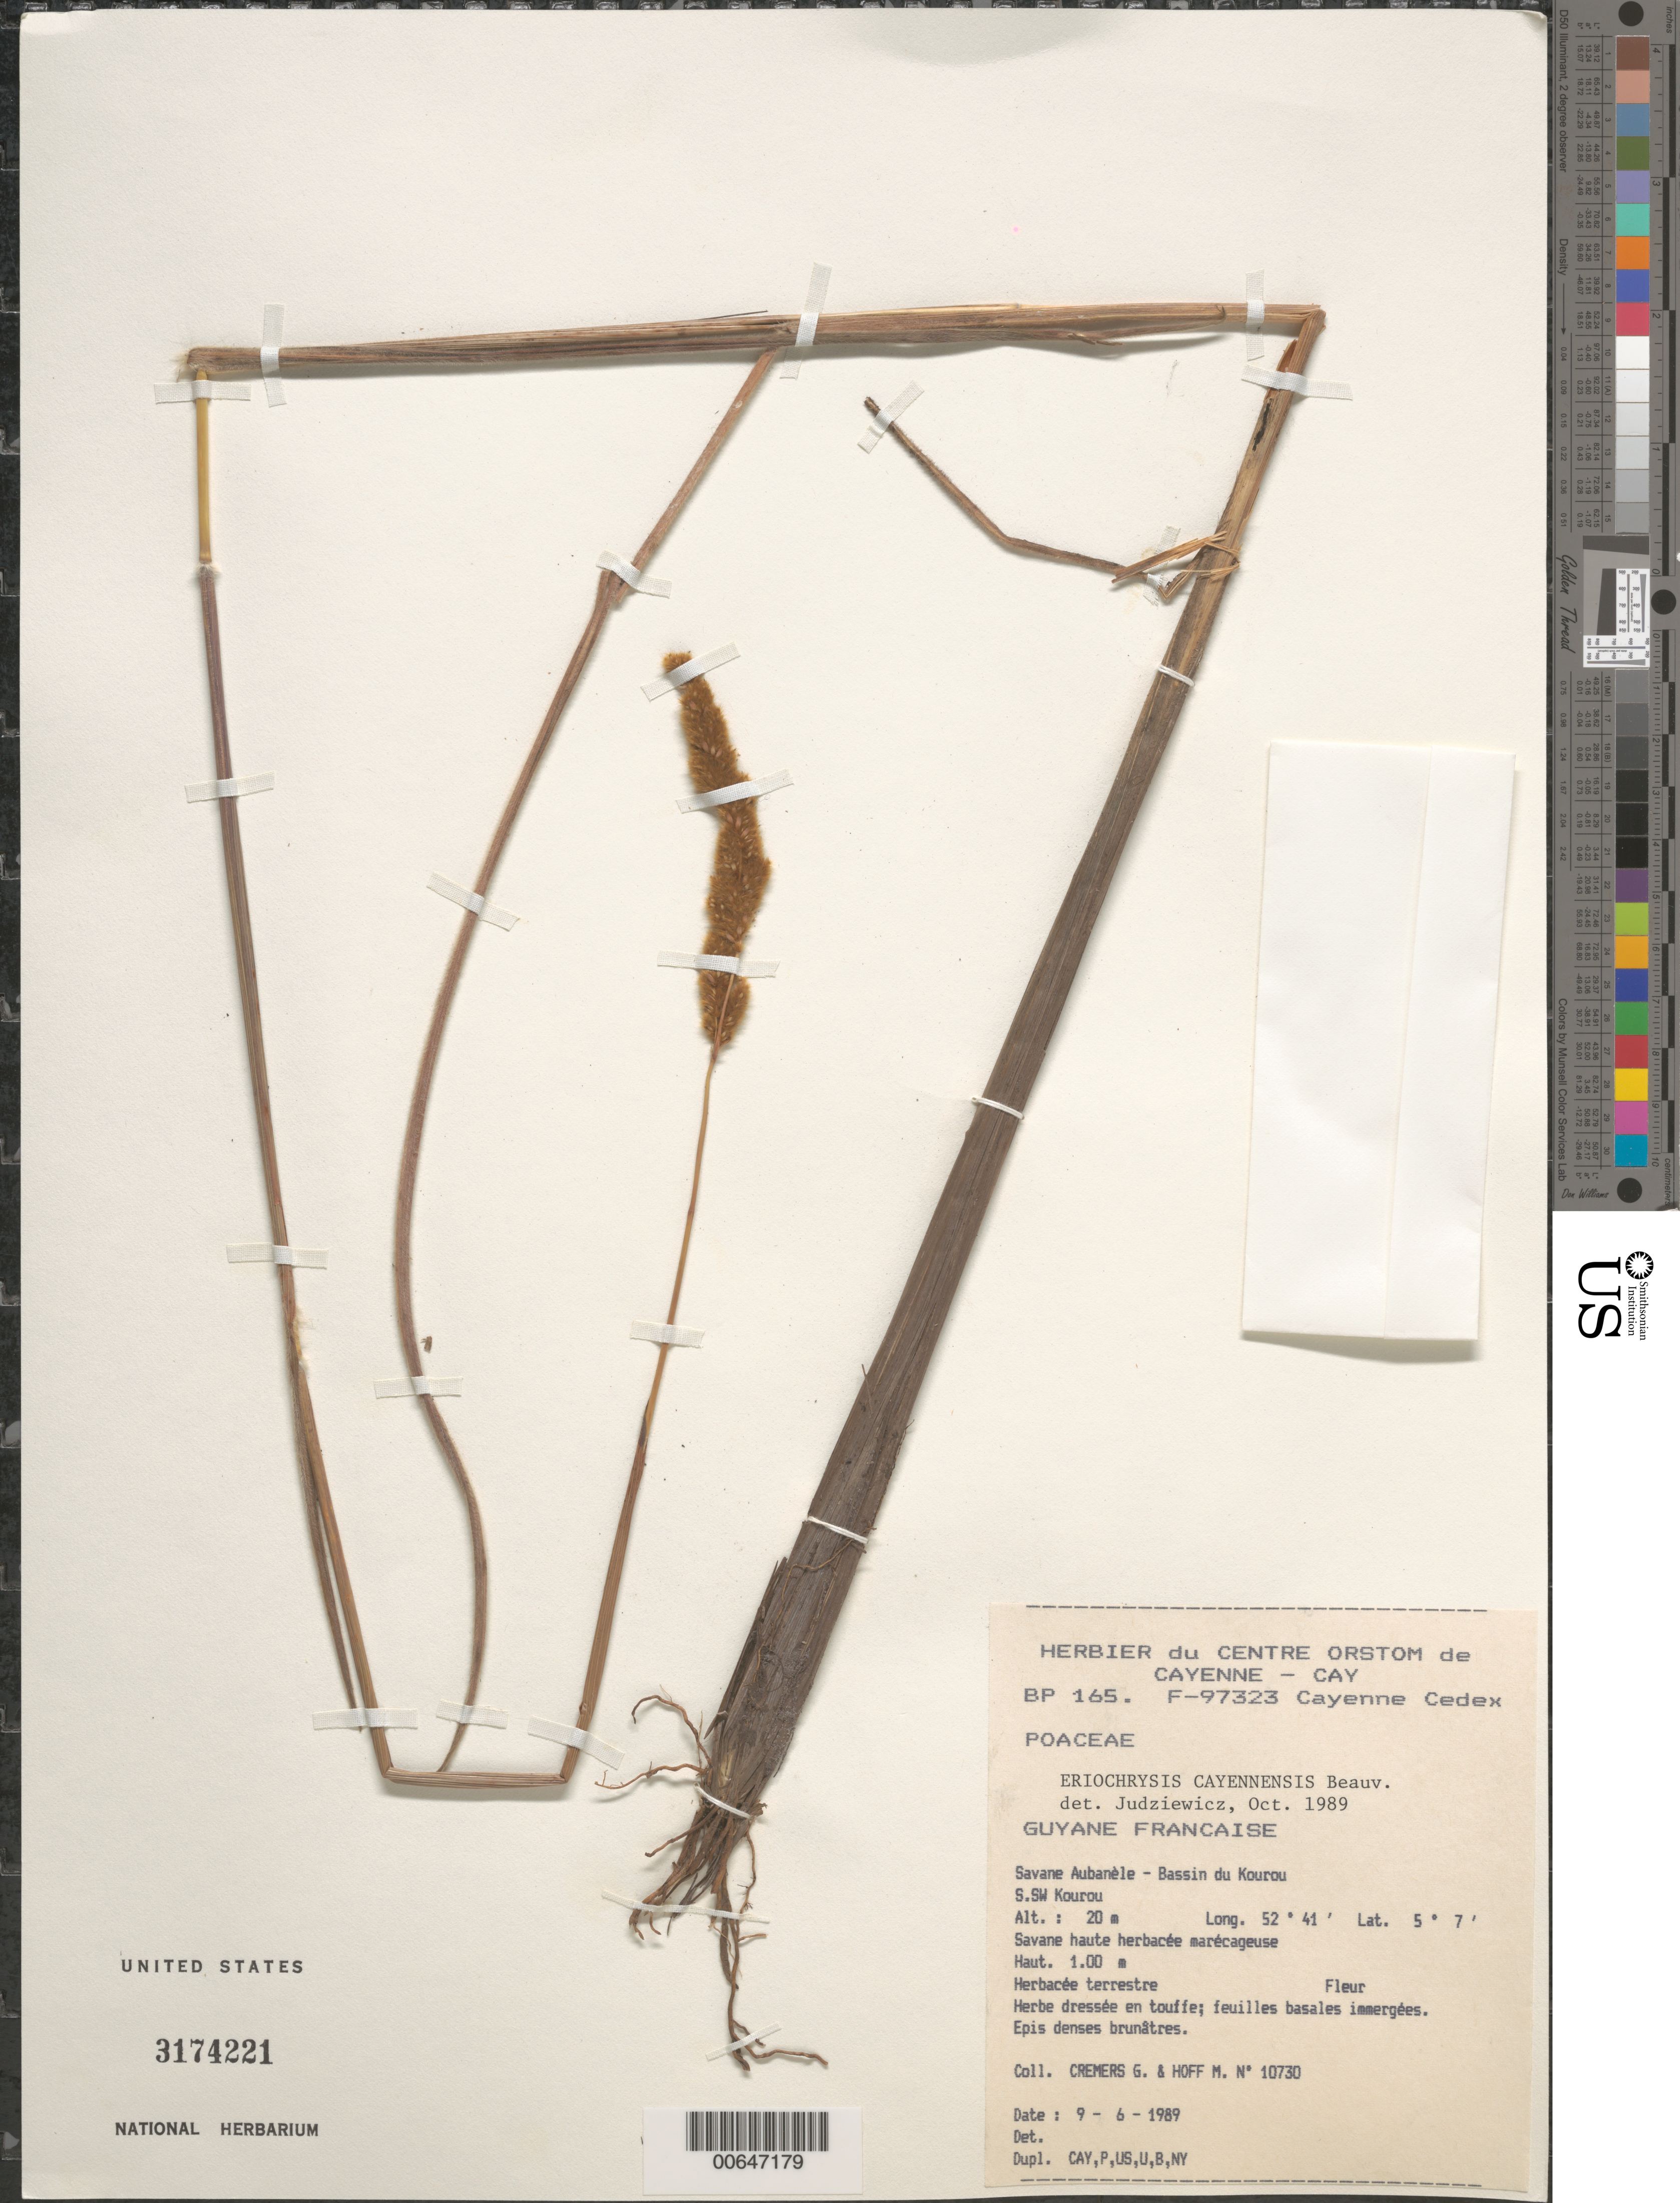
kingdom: Plantae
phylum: Tracheophyta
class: Liliopsida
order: Poales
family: Poaceae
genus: Eriochrysis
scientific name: Eriochrysis cayennensis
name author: P. Beauv.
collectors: G. Cremers & M. Hoff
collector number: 10730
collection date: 1989-06-09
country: French Guiana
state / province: Cayenne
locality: Guyane Francaise. Savane Aubanèle - Bassin du Kourou. S. SW Kourou.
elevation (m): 20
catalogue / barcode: US 3174221